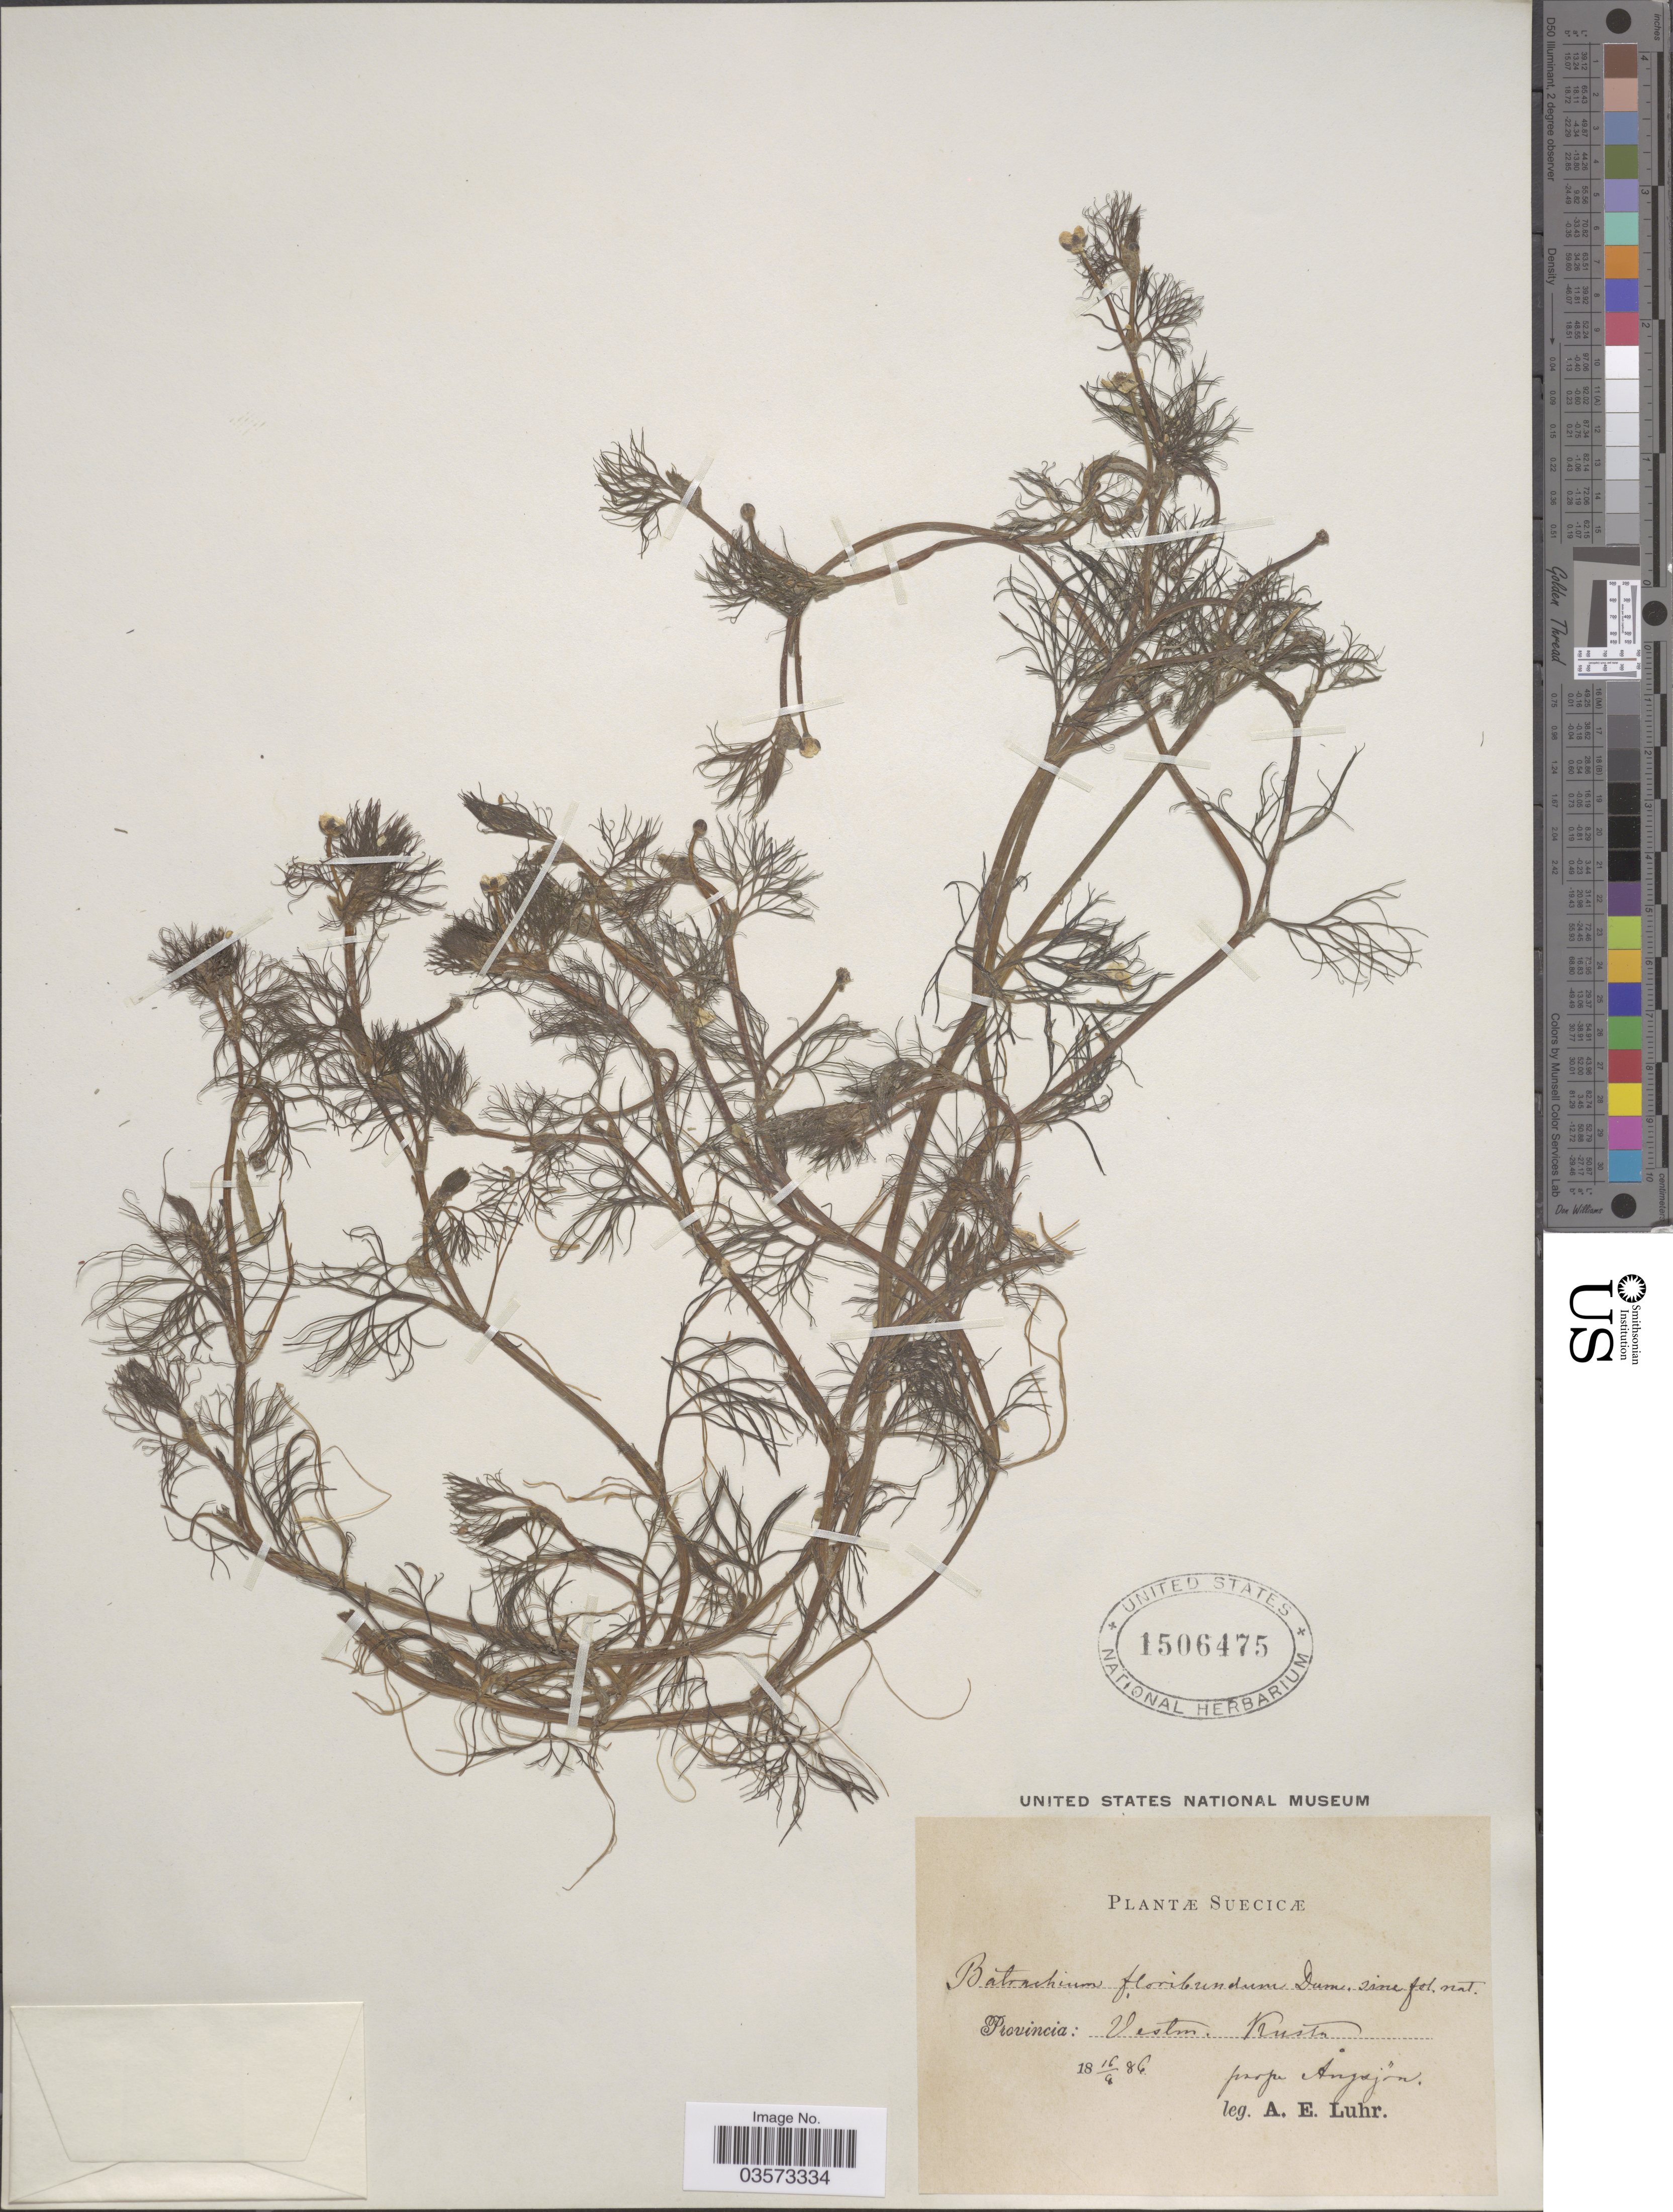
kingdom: Plantae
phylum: Tracheophyta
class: Magnoliopsida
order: Ranunculales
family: Ranunculaceae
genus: Ranunculus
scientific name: Ranunculus peltatus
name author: Schrank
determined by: Strong, Mark T., (BOT), Smithsonian Institution - National Museum of Natural History (UNITED STATES)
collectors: A. Luhr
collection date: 1886-08-16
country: Sweden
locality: Provincia: Vestm. Kusta prope Angsjön.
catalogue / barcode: US 1506475